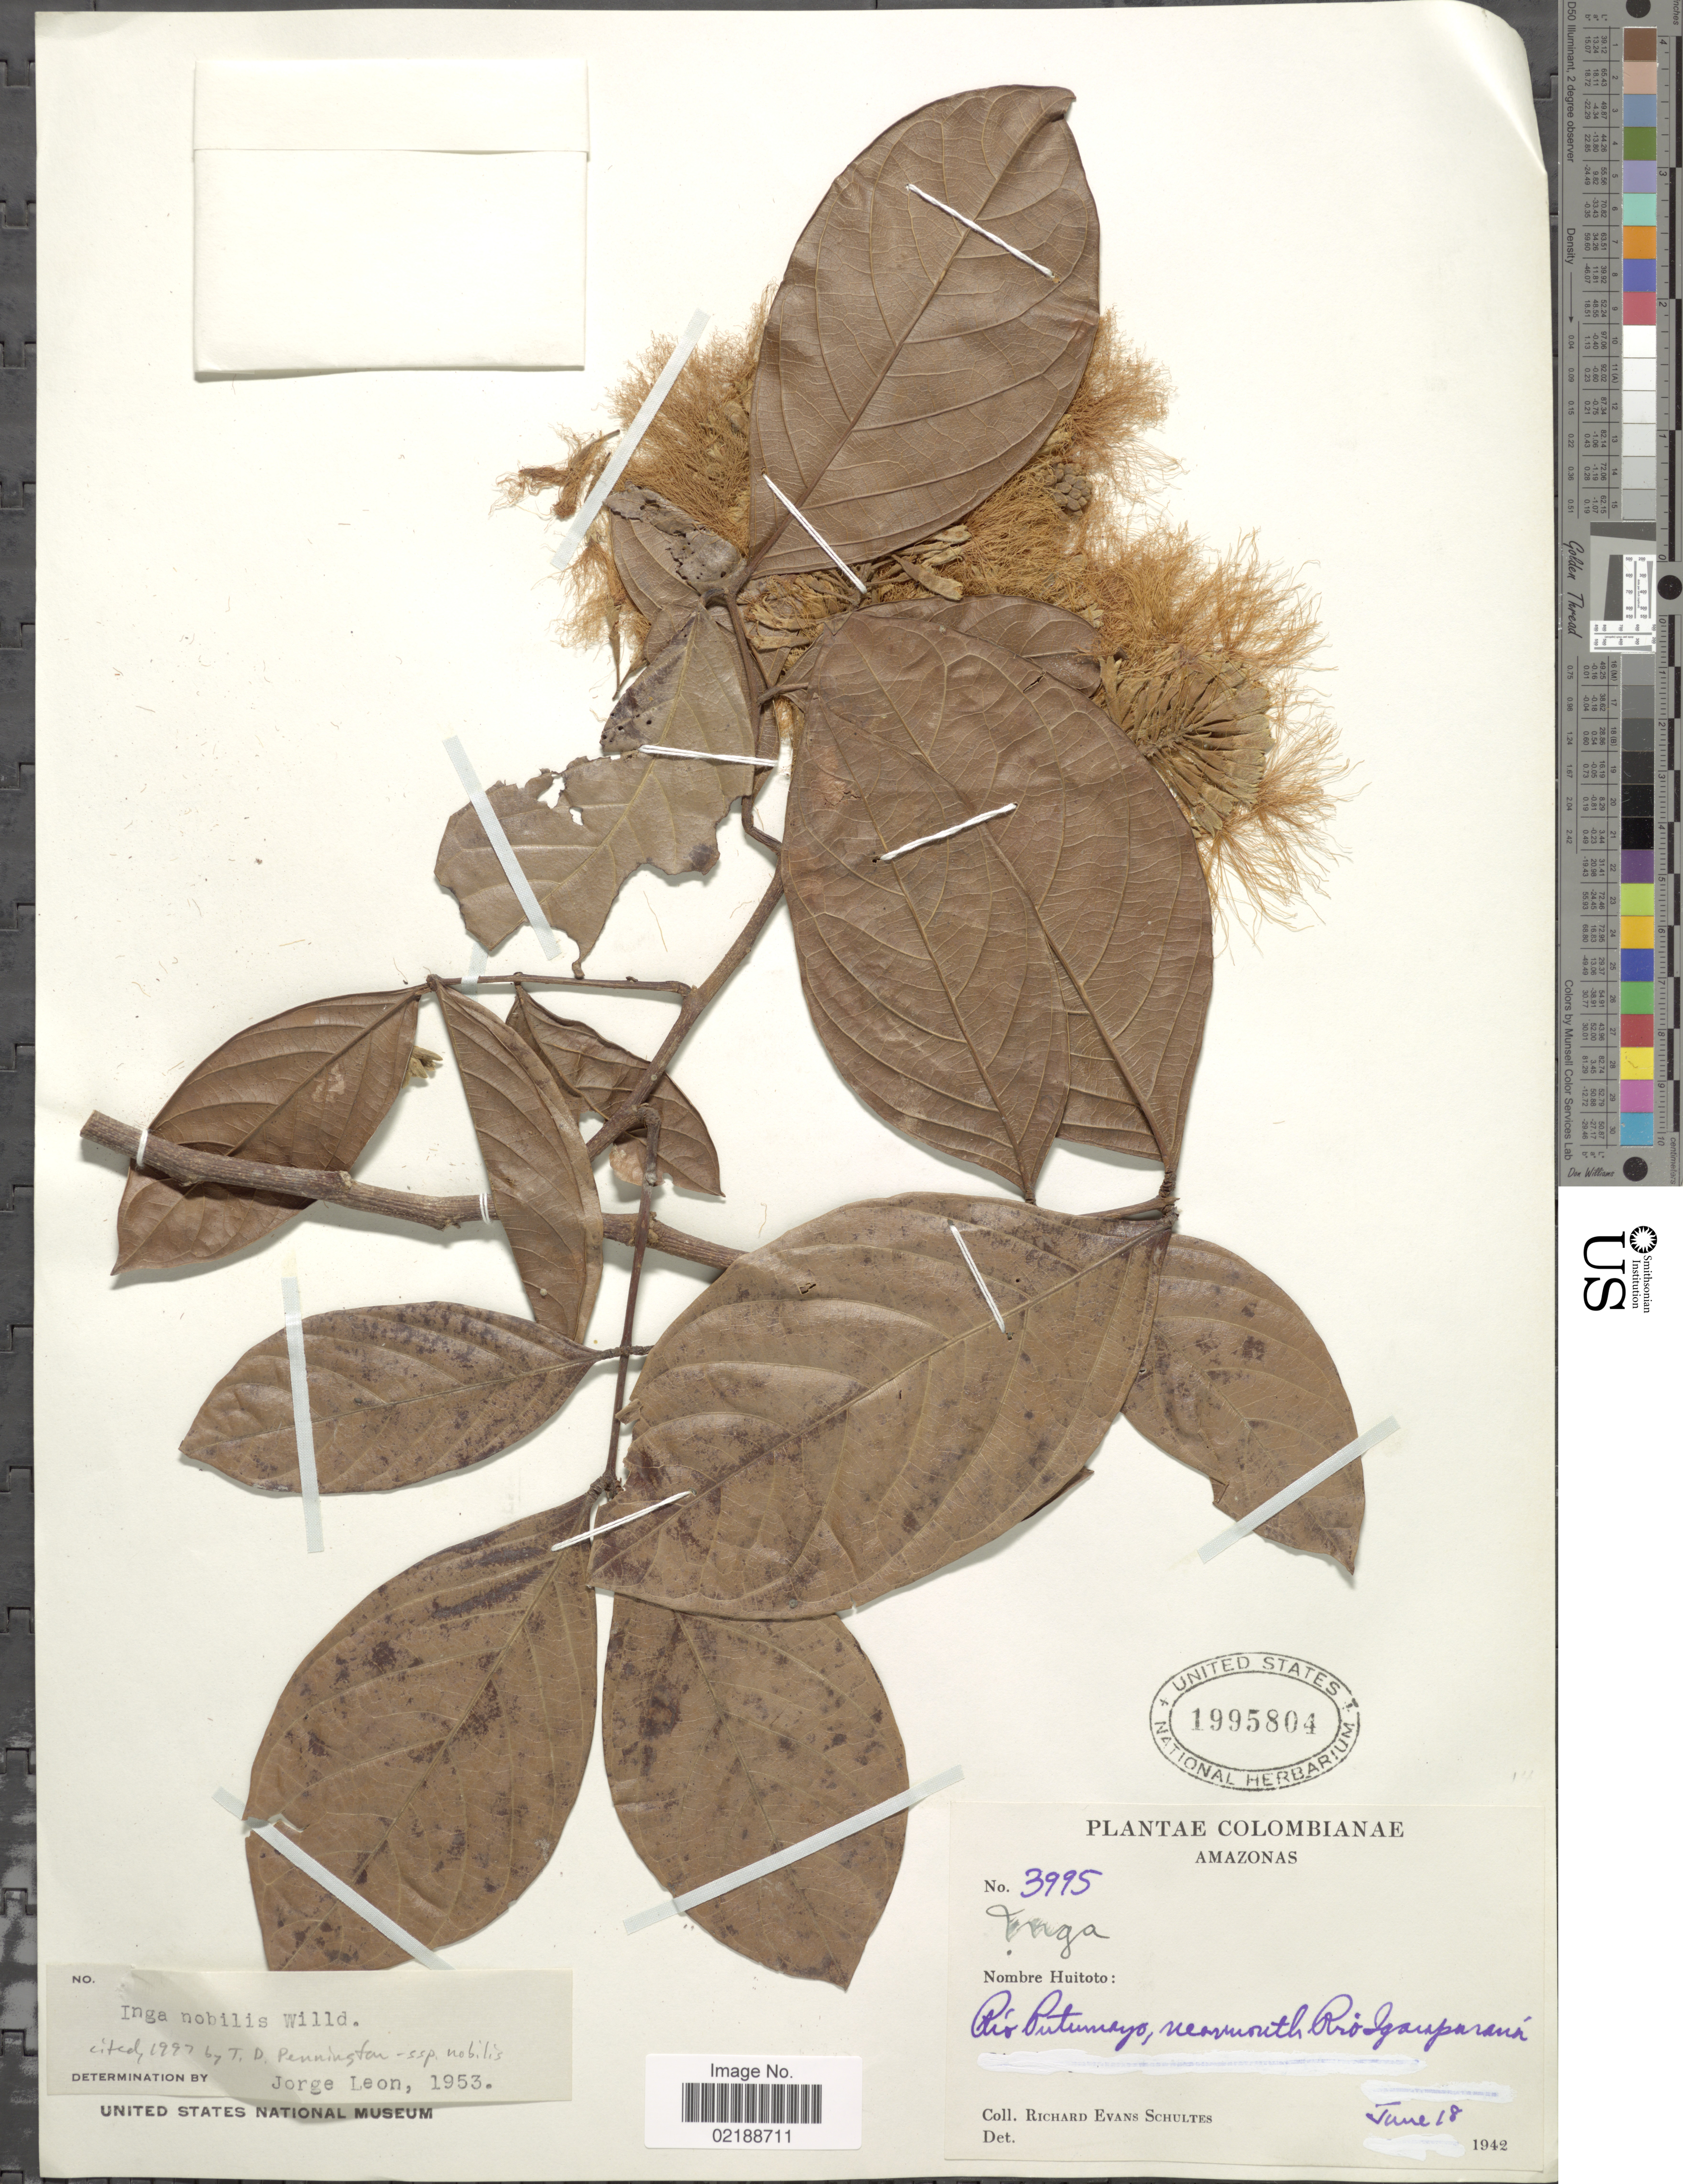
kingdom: Plantae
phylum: Tracheophyta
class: Magnoliopsida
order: Fabales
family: Fabaceae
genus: Inga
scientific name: Inga nobilis subsp. nobilis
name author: Willd.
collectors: R. E. Schultes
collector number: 3995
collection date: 1942-06-18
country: Colombia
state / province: Amazônas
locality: Río Putumayo, near mouth Rio Iguaparaná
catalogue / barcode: US 1995804